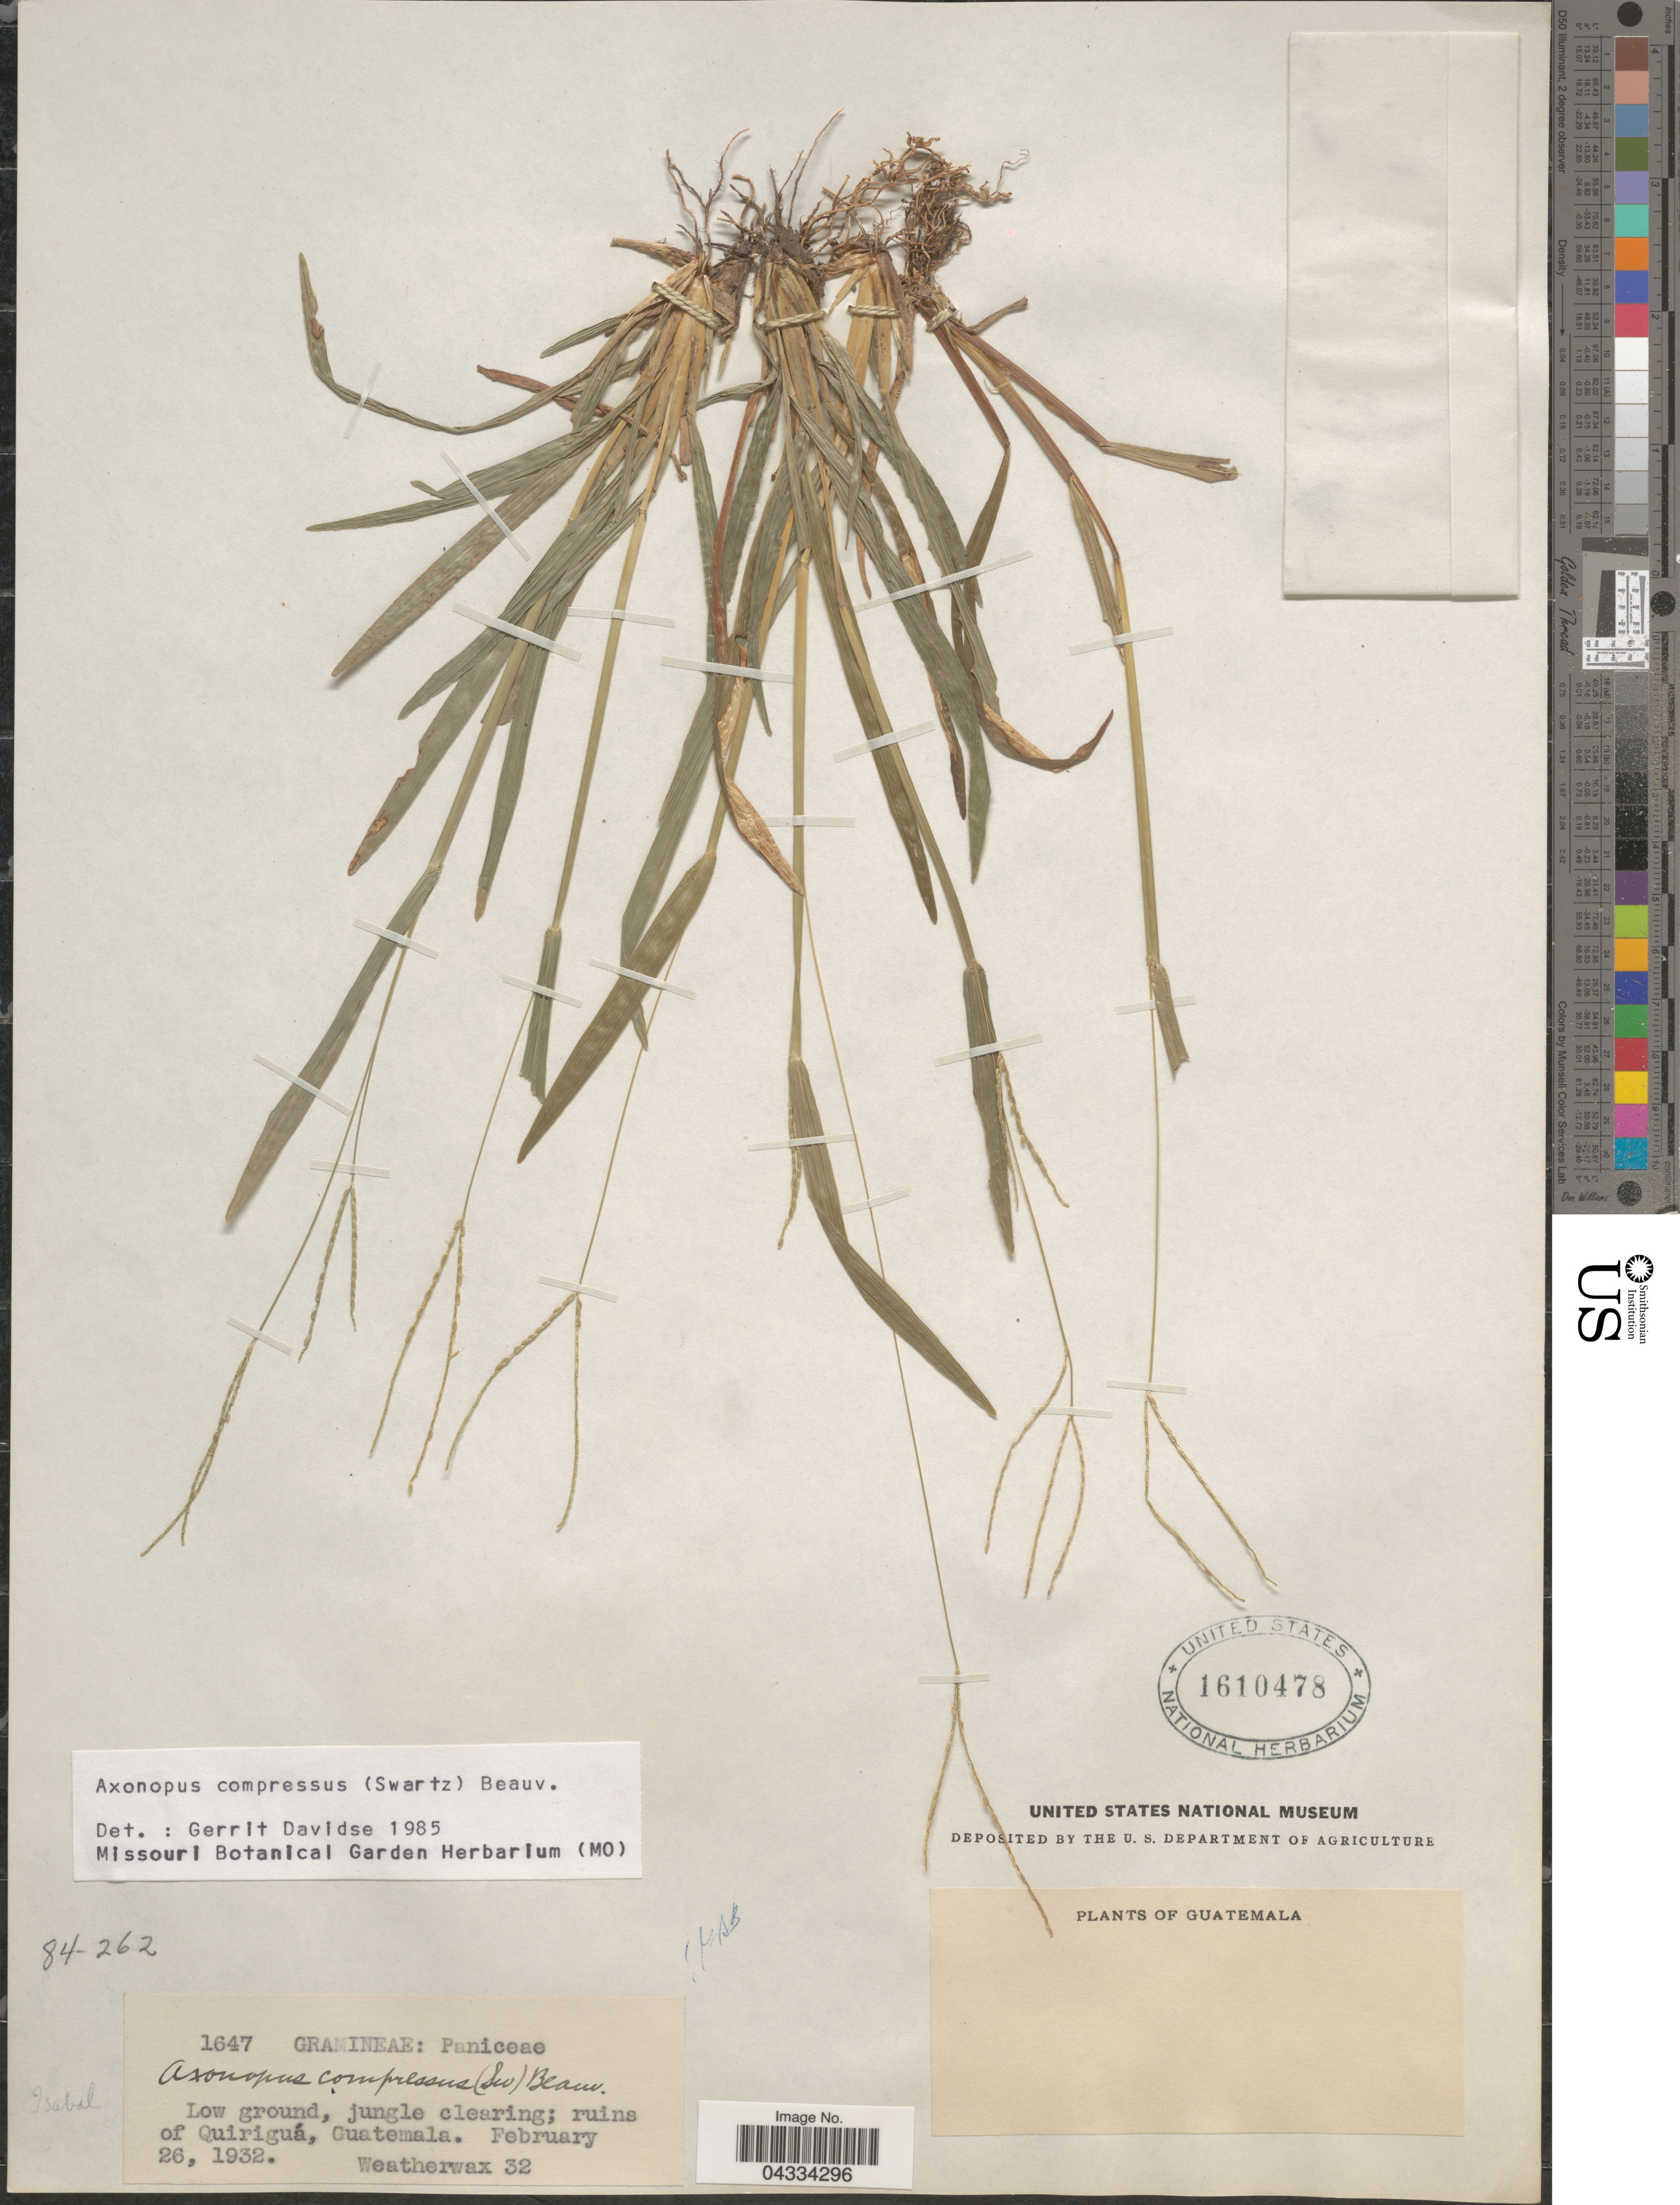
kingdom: Plantae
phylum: Tracheophyta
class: Liliopsida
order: Poales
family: Poaceae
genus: Axonopus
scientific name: Axonopus compressus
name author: (Sw.) P. Beauv.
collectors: -. Weatherwax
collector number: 32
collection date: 1932-02-26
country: Guatemala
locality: Ruins of Quiriguá.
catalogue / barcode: US 1610478